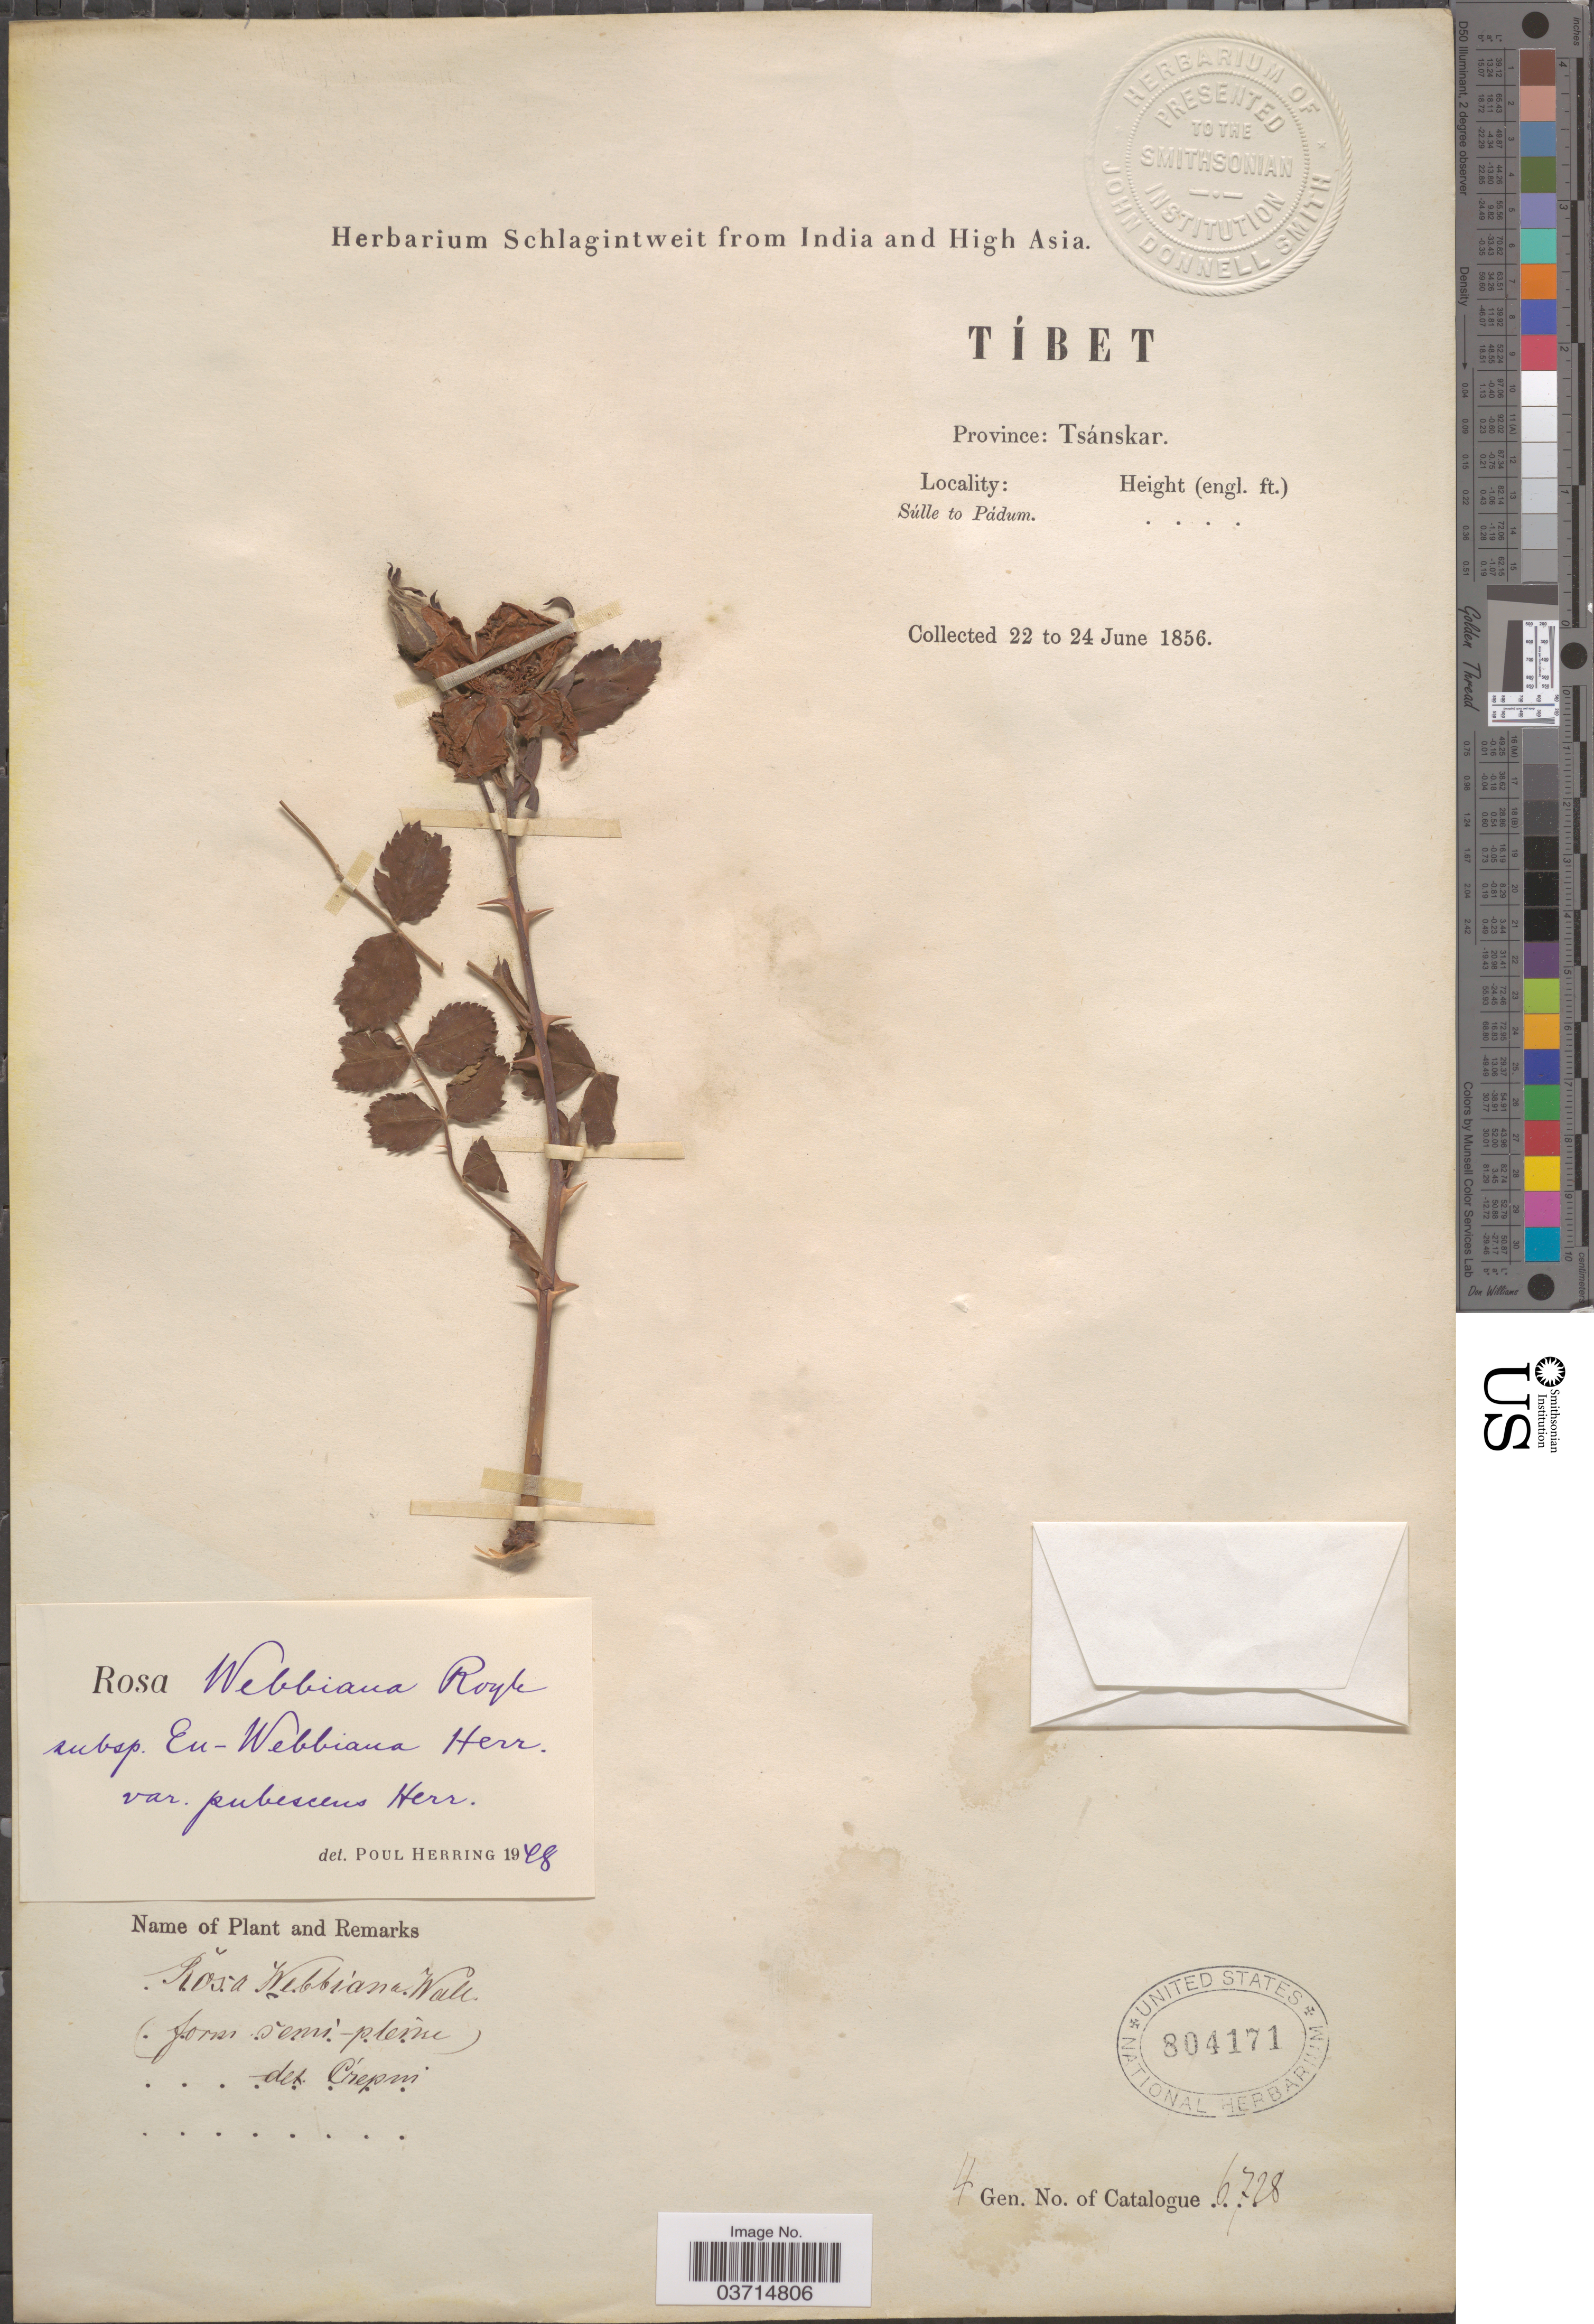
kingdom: Plantae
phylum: Tracheophyta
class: Magnoliopsida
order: Rosales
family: Rosaceae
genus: Rosa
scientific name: Rosa webbiana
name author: Wall. ex Royle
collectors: ex herb. Schlagintweit from India and High Asia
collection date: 1856-06-22/1856-06-24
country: China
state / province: Xizang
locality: Tíbet. Province: Tsánskar. Súlle to Pádum.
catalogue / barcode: US 804171